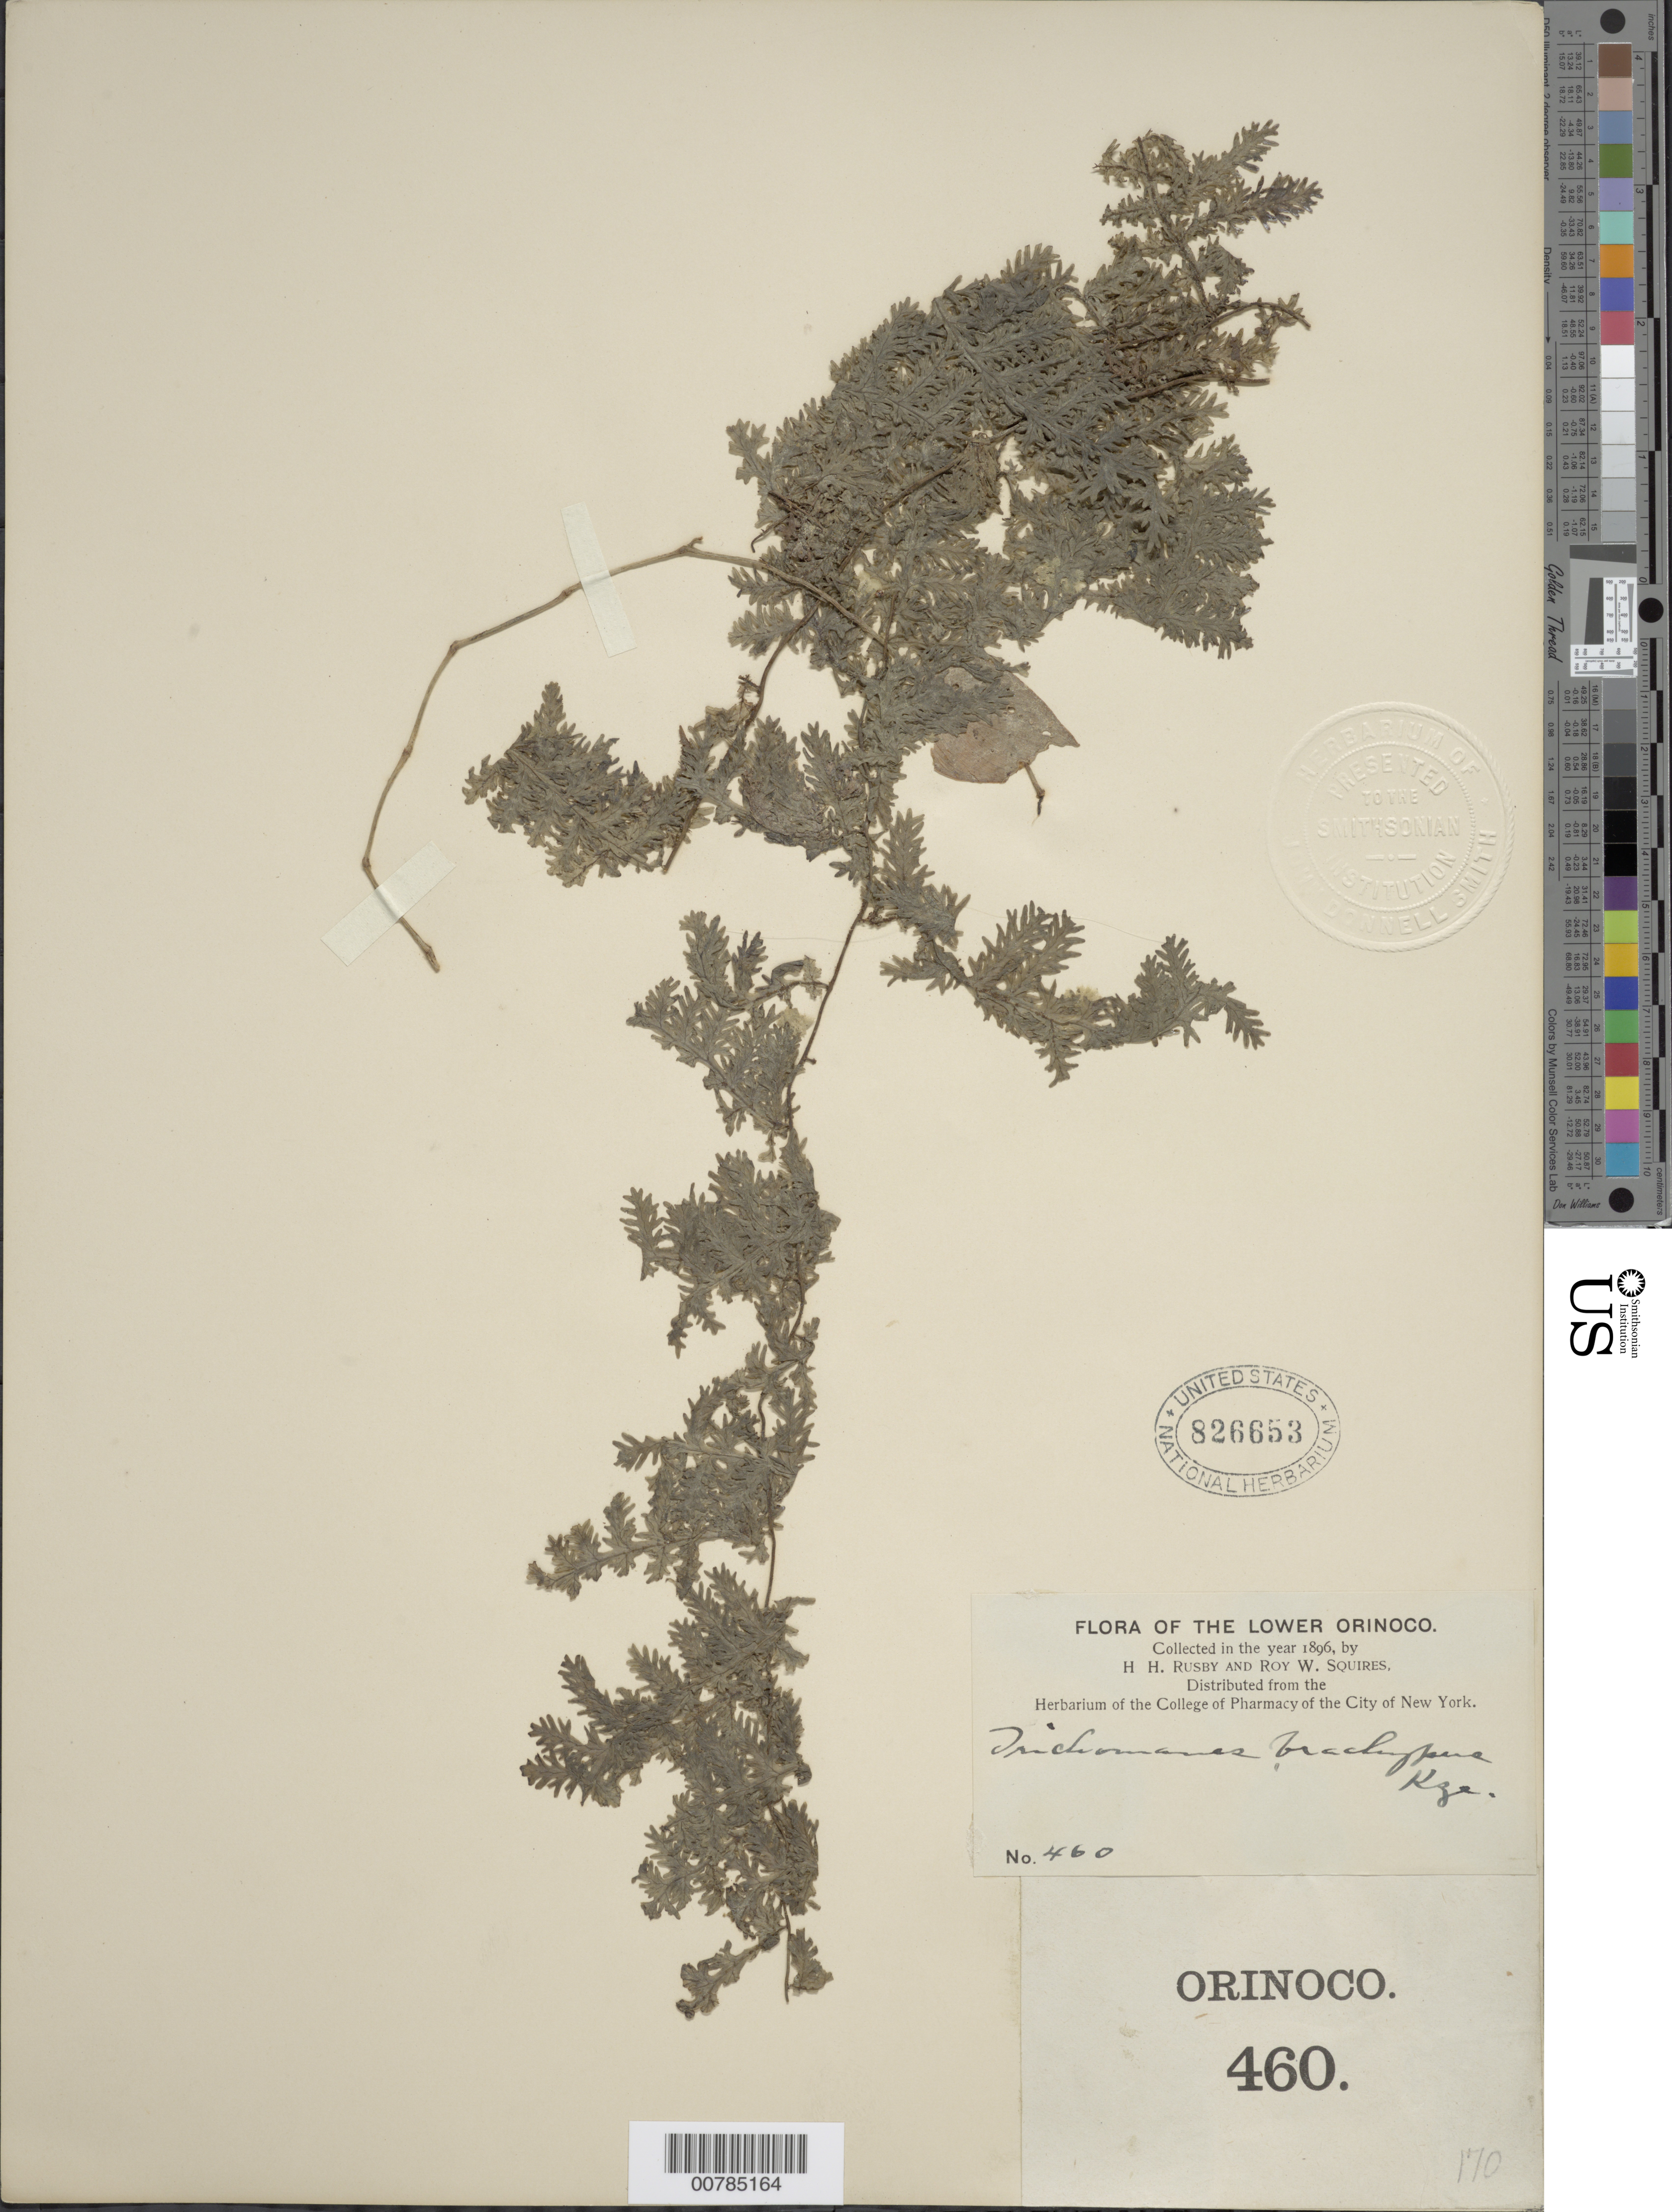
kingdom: Plantae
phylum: Tracheophyta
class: Polypodiopsida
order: Hymenophyllales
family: Hymenophyllaceae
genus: Trichomanes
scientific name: Trichomanes pedicellatum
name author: Desv.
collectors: H. H. Rusby & R. Squires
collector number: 460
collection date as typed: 1896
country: Venezuela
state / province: Delta Amacuro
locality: Lower Orinoco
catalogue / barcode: US 826653